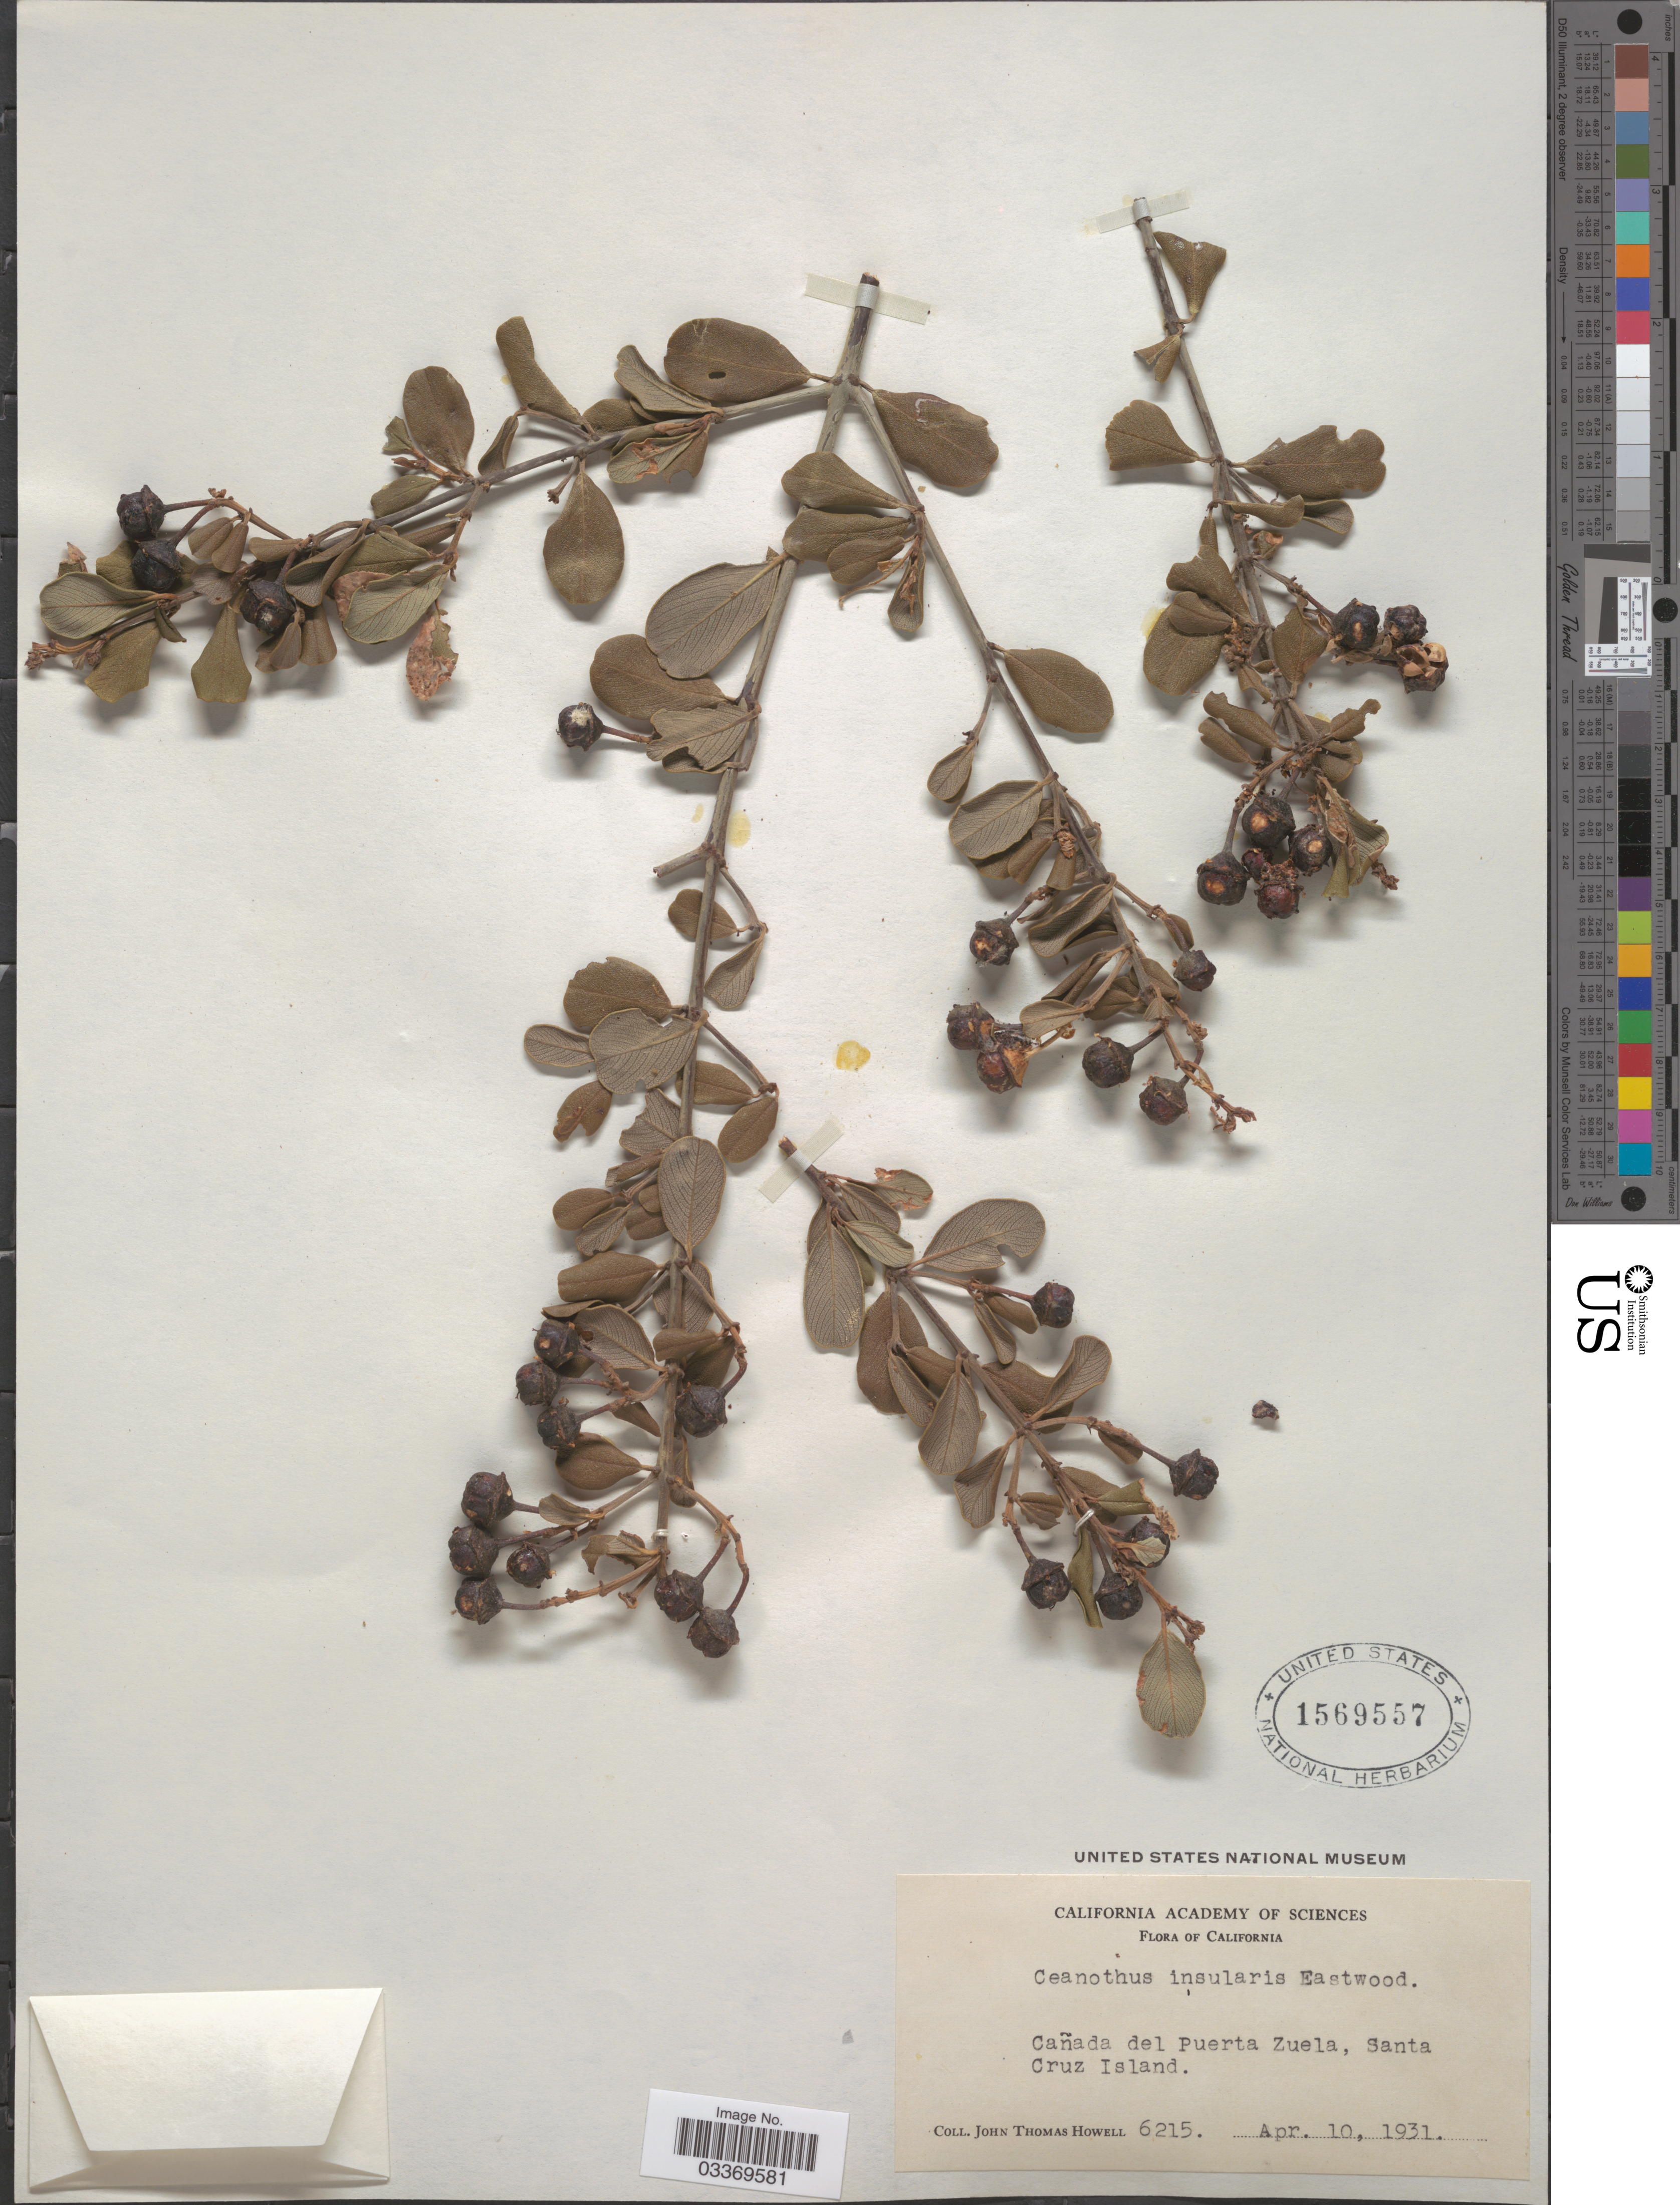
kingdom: Plantae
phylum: Tracheophyta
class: Magnoliopsida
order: Rosales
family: Rhamnaceae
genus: Ceanothus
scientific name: Ceanothus insularis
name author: Eastw.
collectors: J. T. Howell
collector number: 6215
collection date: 1931-04-10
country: United States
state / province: California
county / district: Santa Barbara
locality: Cañada del Puerta Zuela, Santa Cruz Island.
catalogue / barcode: US 1569557